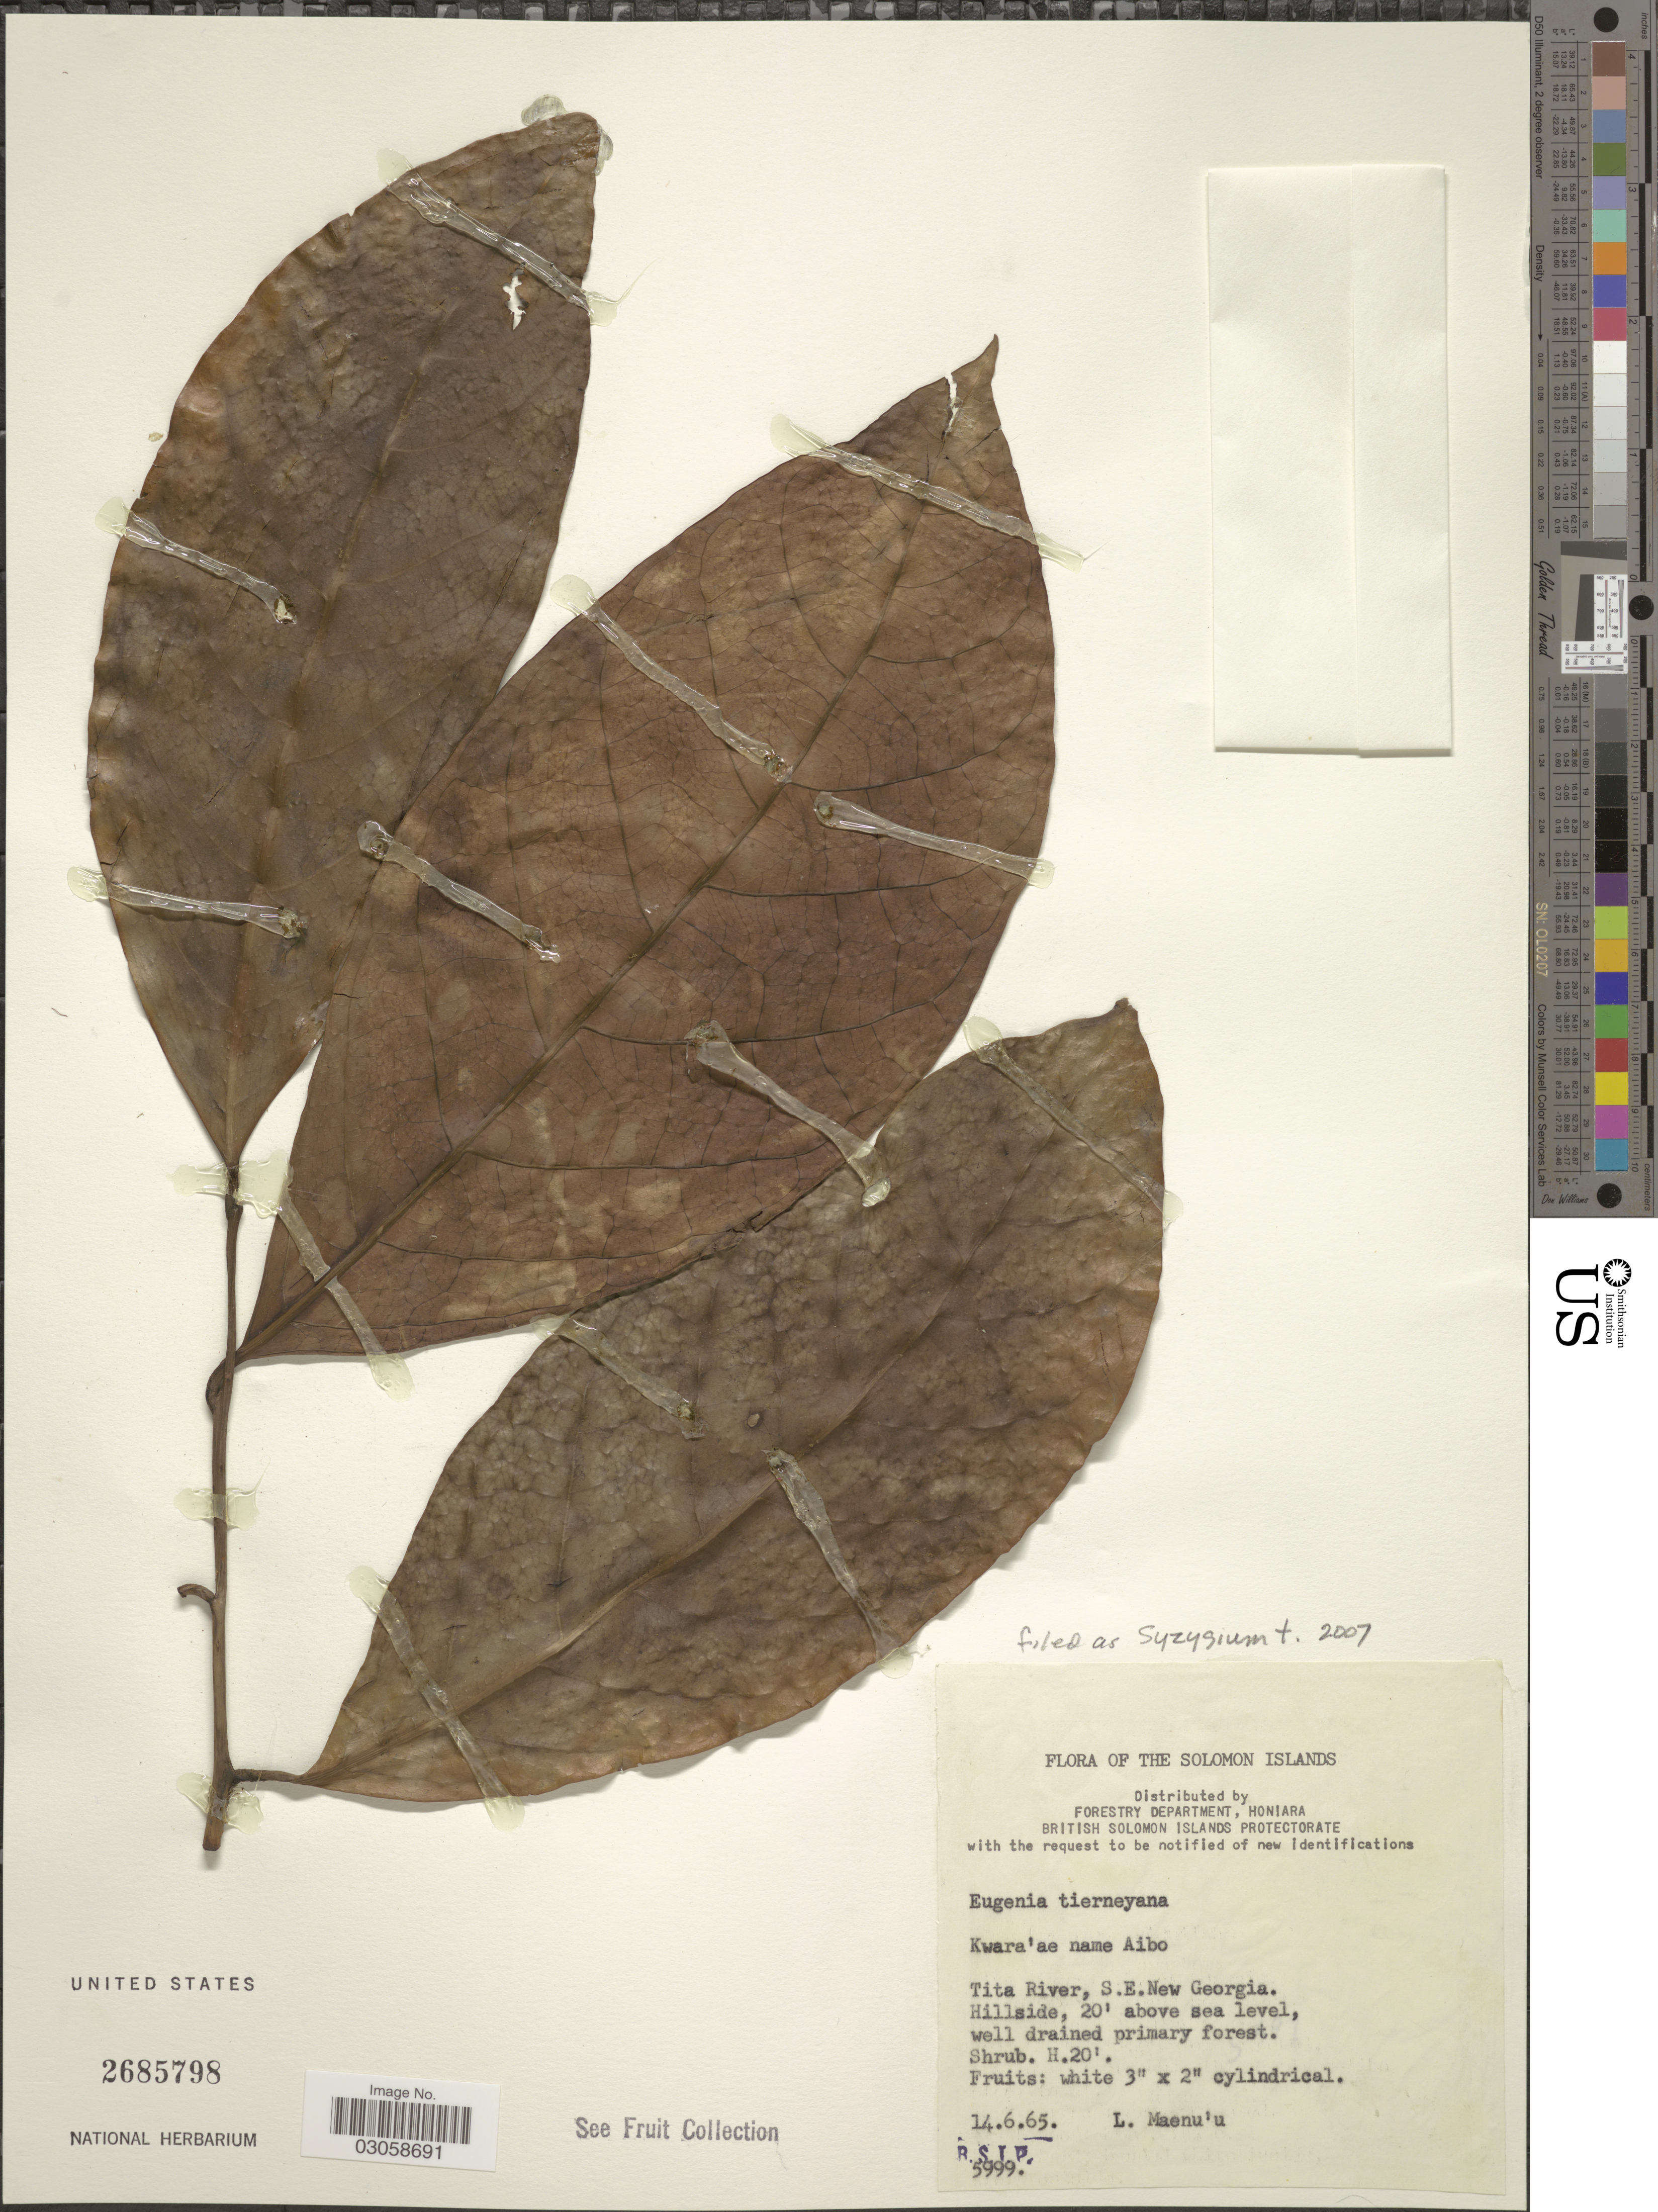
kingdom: Plantae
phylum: Tracheophyta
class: Magnoliopsida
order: Myrtales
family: Myrtaceae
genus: Syzygium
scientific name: Syzygium tierneyanum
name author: (F. Muell.) T.G. Hartley & L.M. Perry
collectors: L. Maenu'u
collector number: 5999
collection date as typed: Transcribed d/m/y: 14/6/65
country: Solomon Islands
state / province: Solomon Islands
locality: Kwara'ae name Aibo. Tita River, S.E. New Georgia. Hillside.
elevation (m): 6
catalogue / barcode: US 2685798